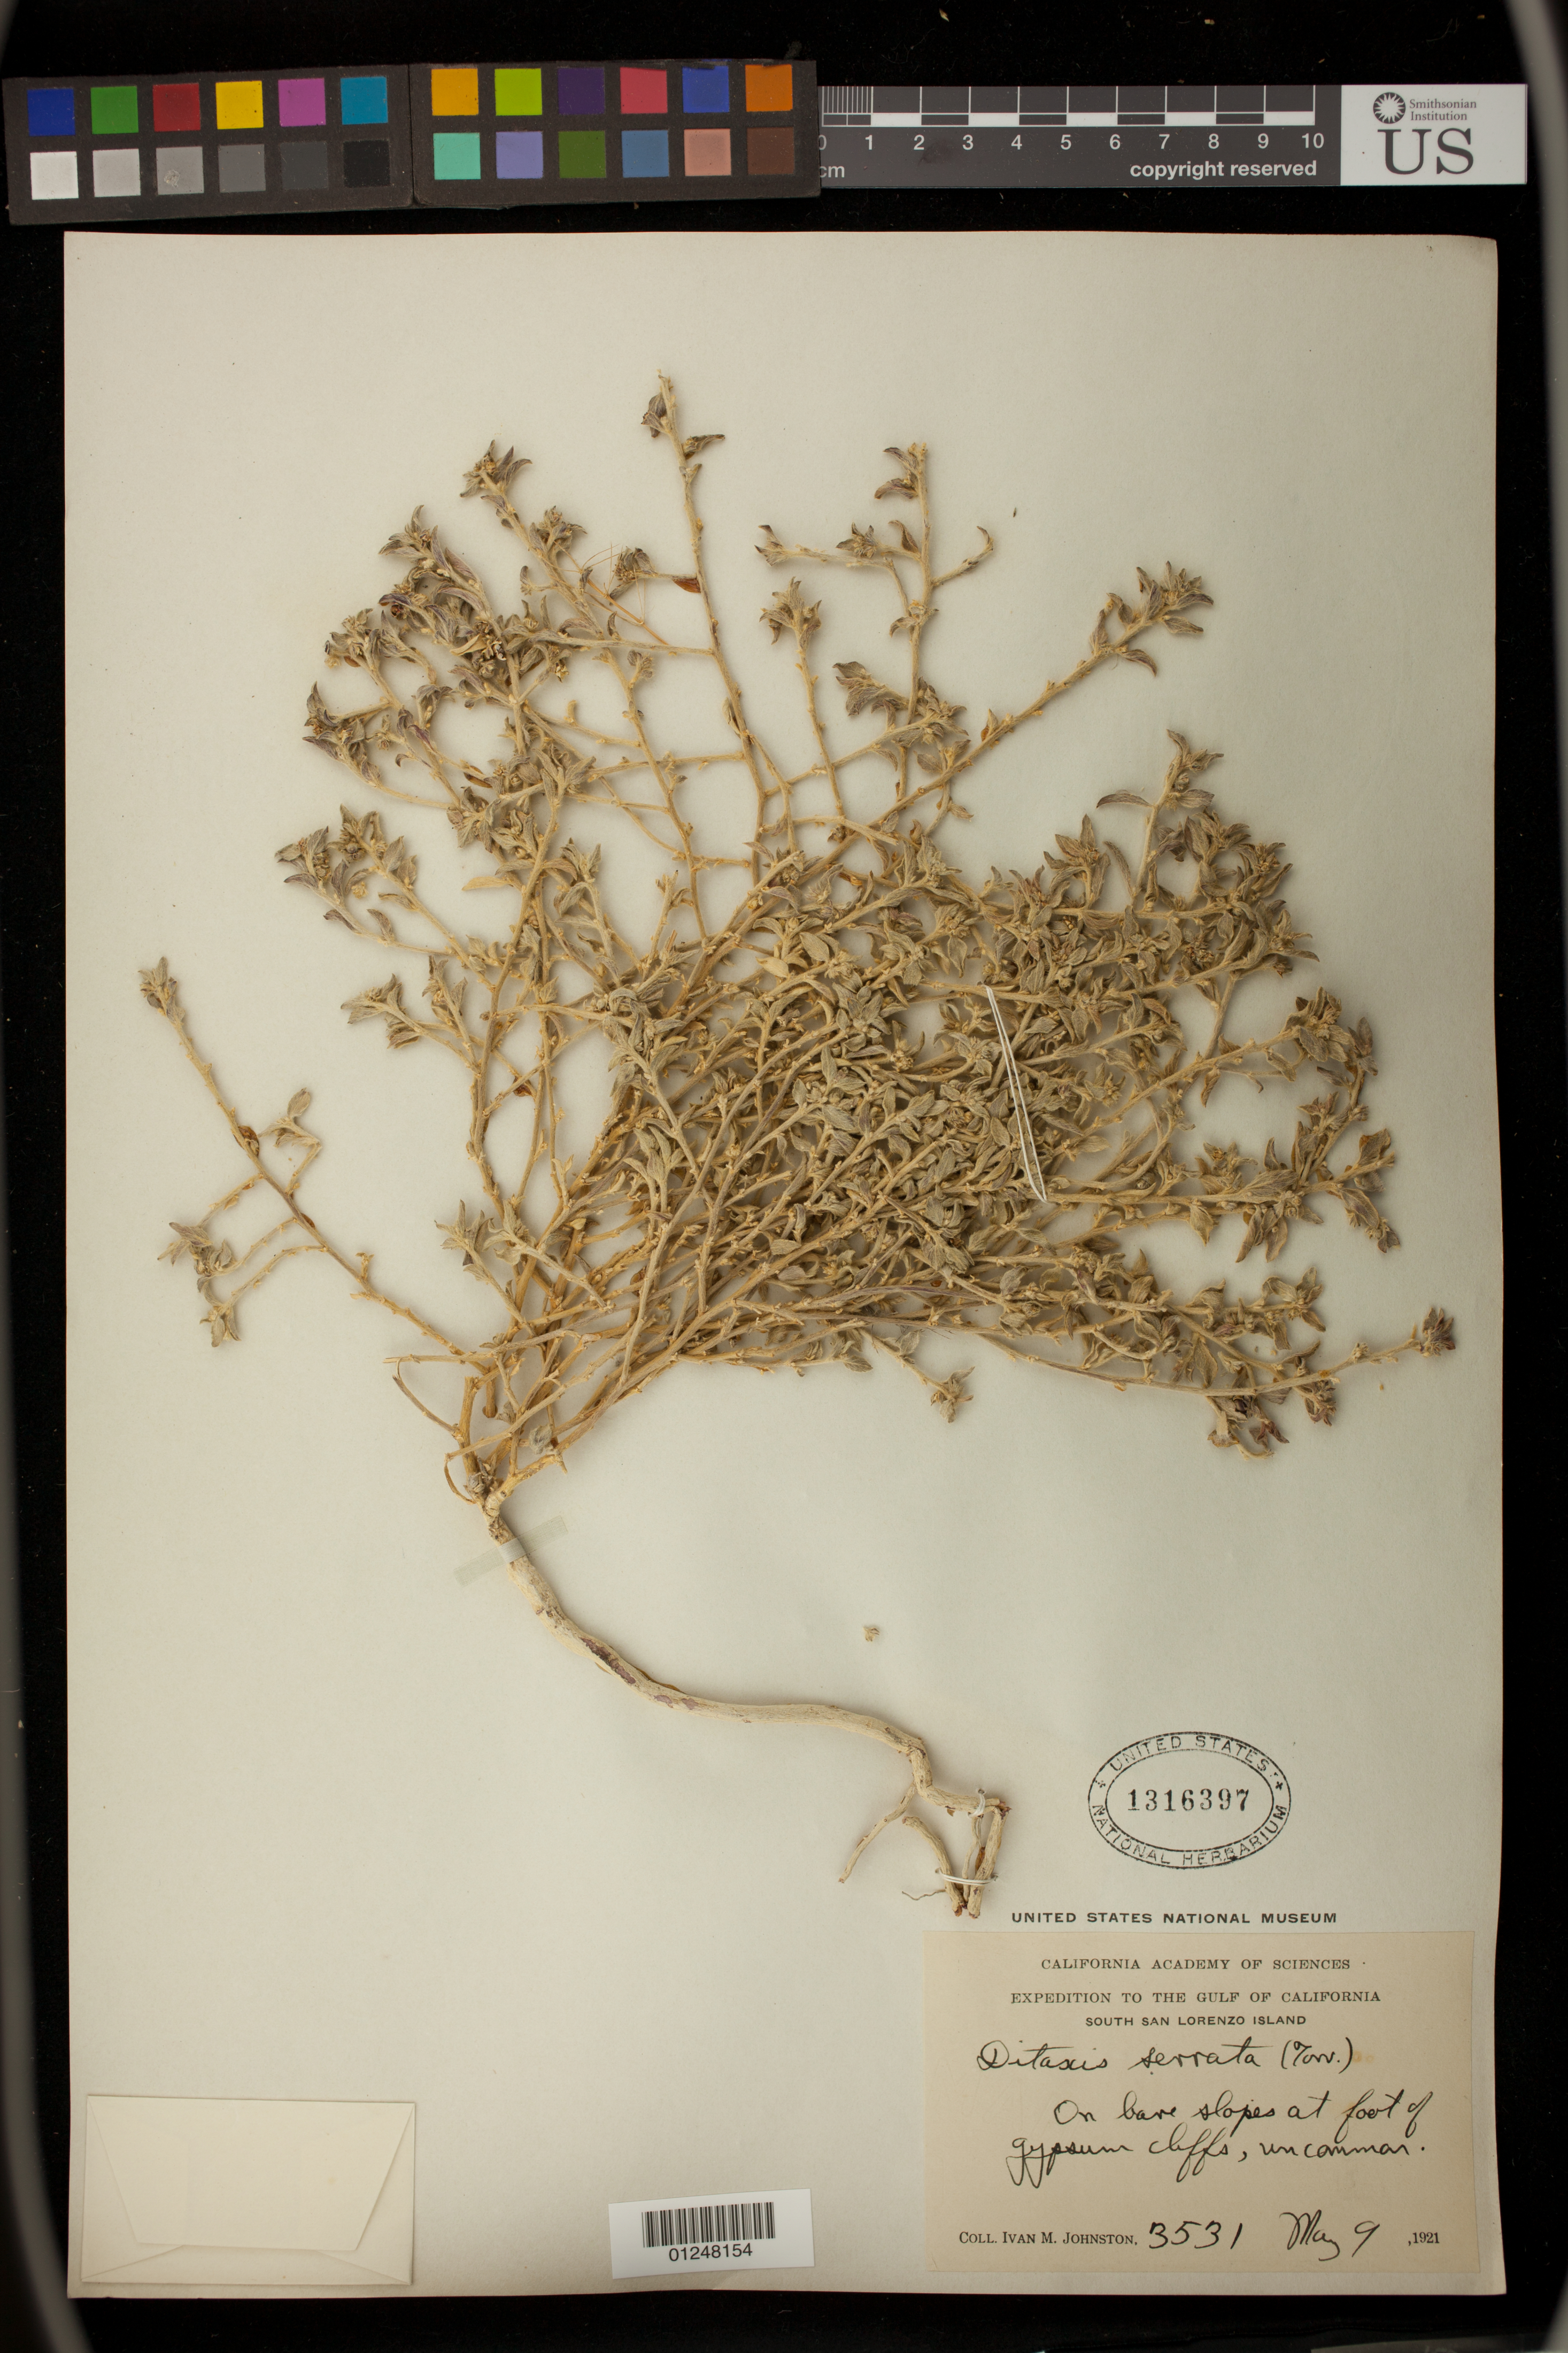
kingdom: Plantae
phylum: Tracheophyta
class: Magnoliopsida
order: Malpighiales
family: Euphorbiaceae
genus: Ditaxis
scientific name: Ditaxis serrata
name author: (Torr.) A. Heller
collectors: I.M. Johnston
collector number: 3531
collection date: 1921-05-09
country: Mexico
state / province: Baja California Norte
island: San Lorenzo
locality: South San Lorenzo Island, on bare slopes at foot of gypsum cliffs.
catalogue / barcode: US 1316397